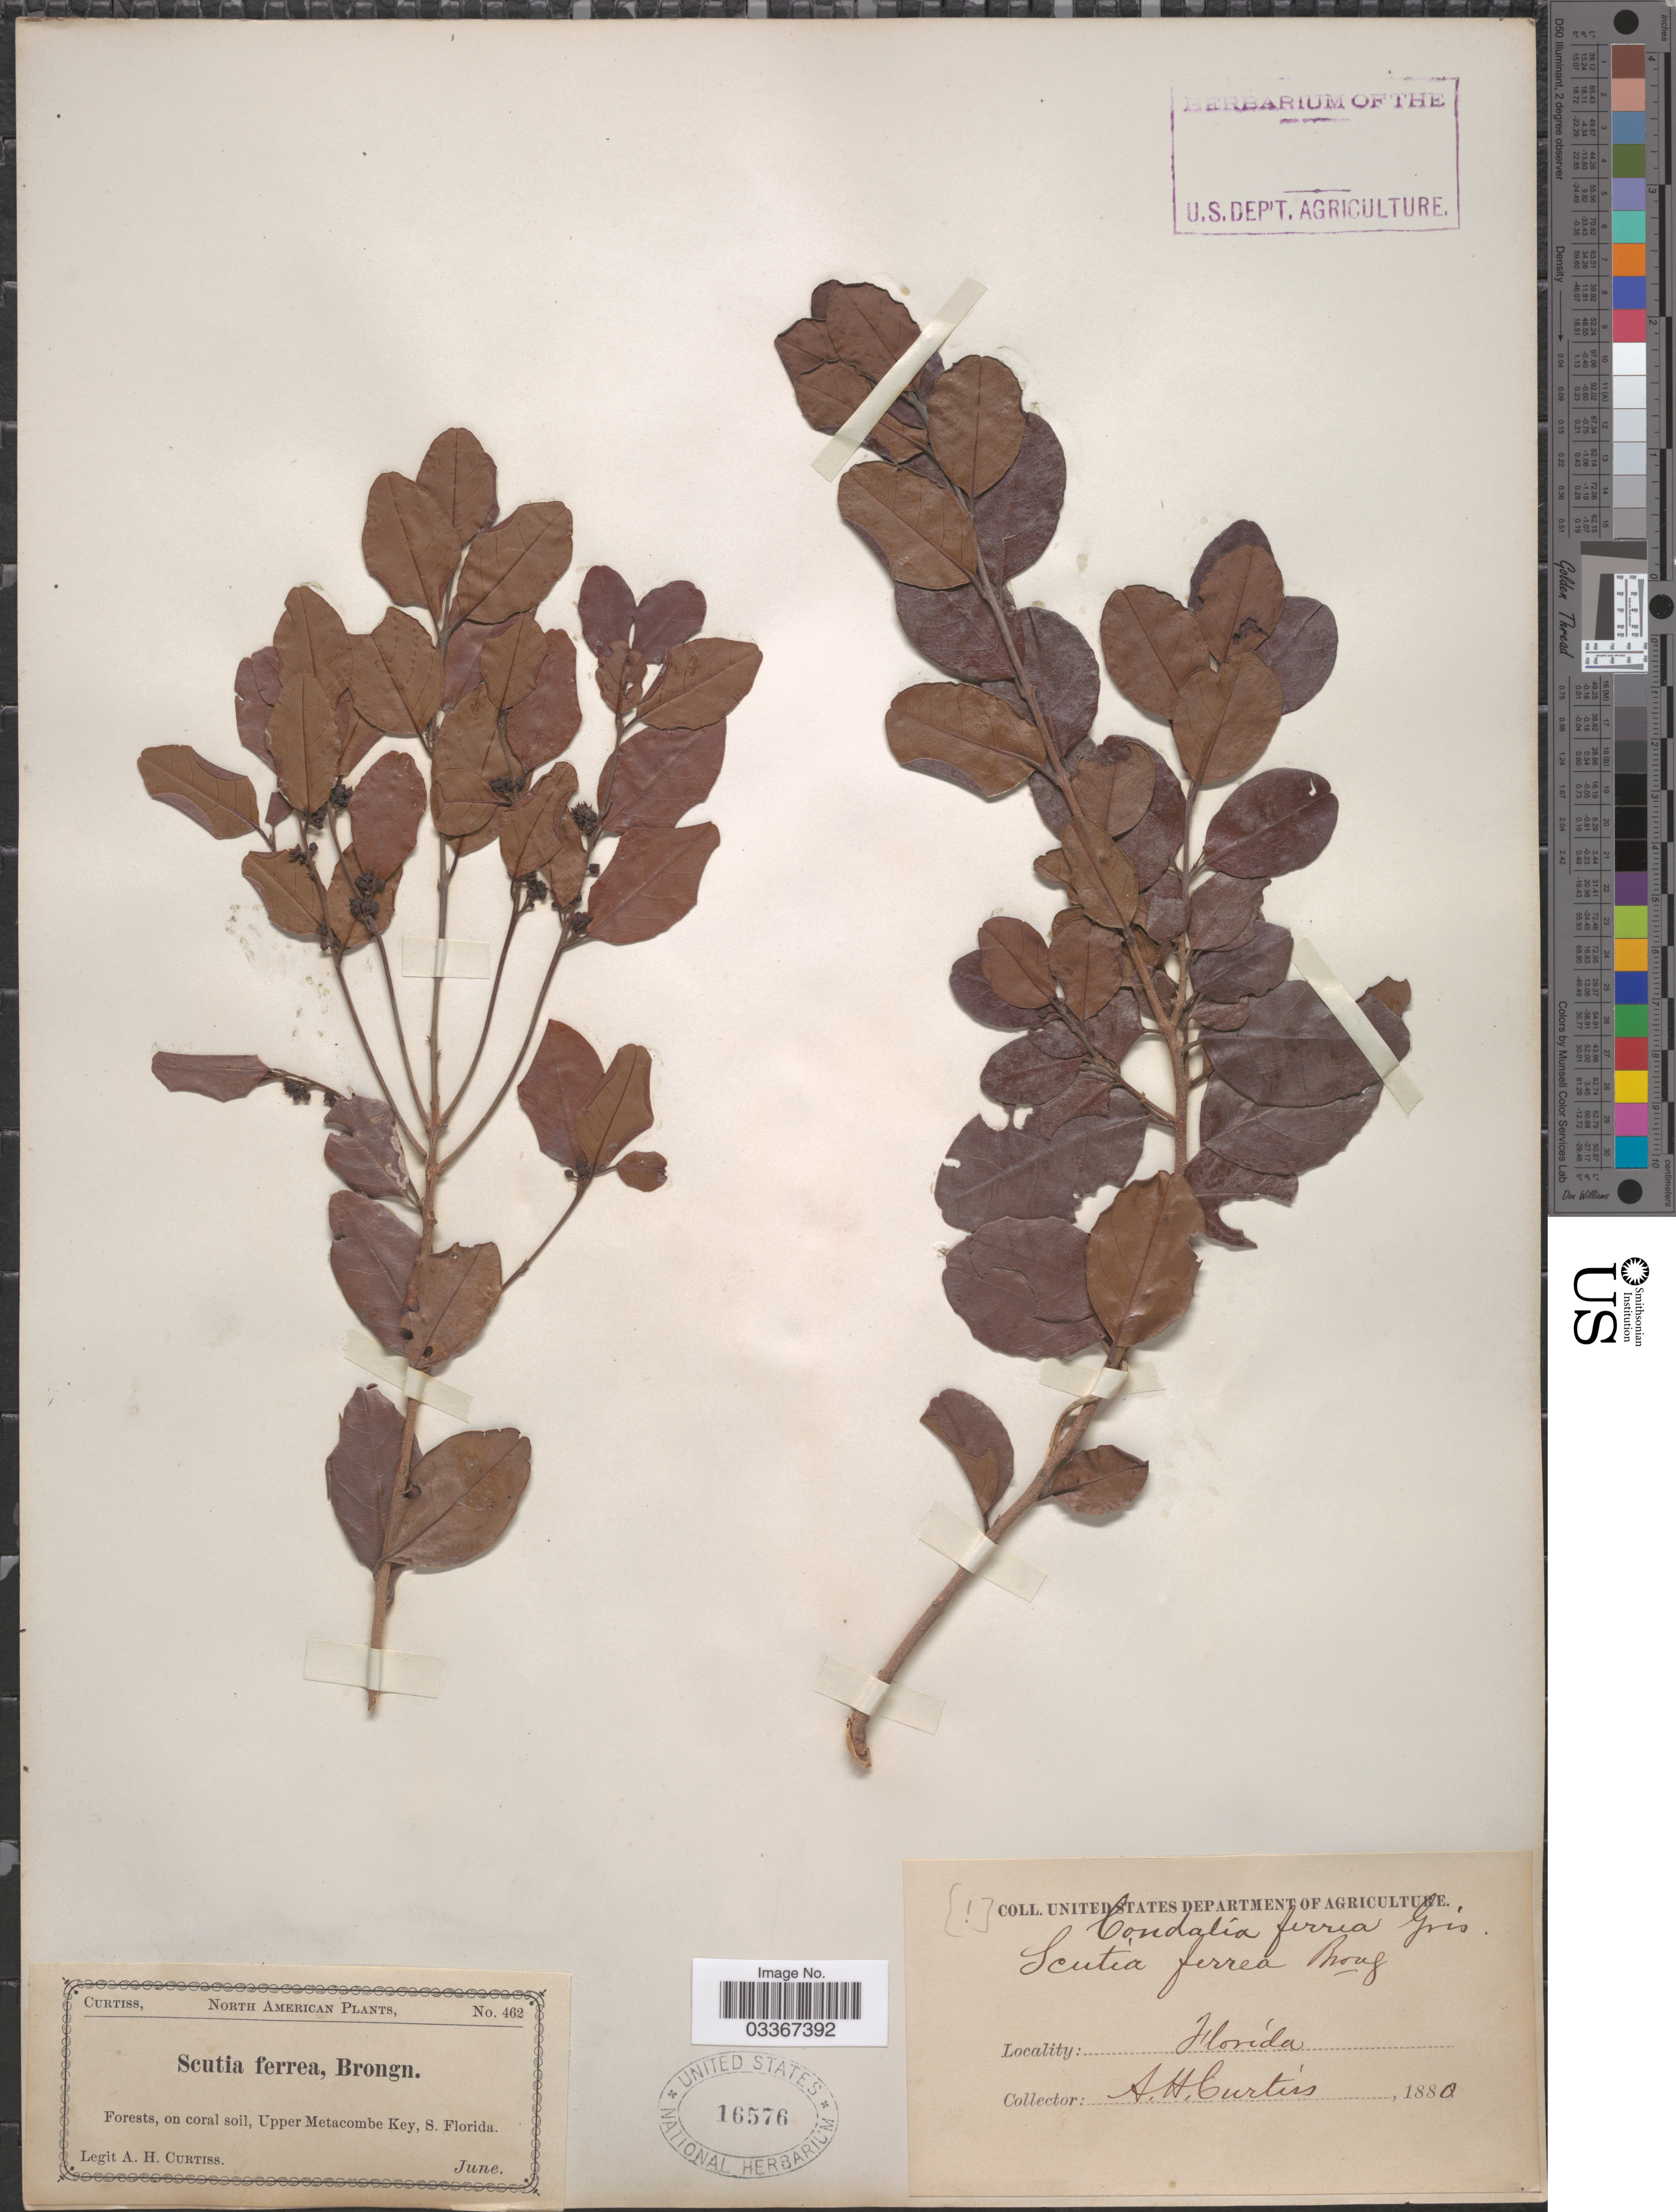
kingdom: Plantae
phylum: Tracheophyta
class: Magnoliopsida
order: Rosales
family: Rhamnaceae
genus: Krugiodendron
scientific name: Krugiodendron ferreum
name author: (Vahl) Urb.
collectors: A. H. Curtiss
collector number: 462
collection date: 1880-06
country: United States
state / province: Florida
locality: Forests, on coral soil, Upper Metacombe Key, S. Florida.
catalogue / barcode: US 16576